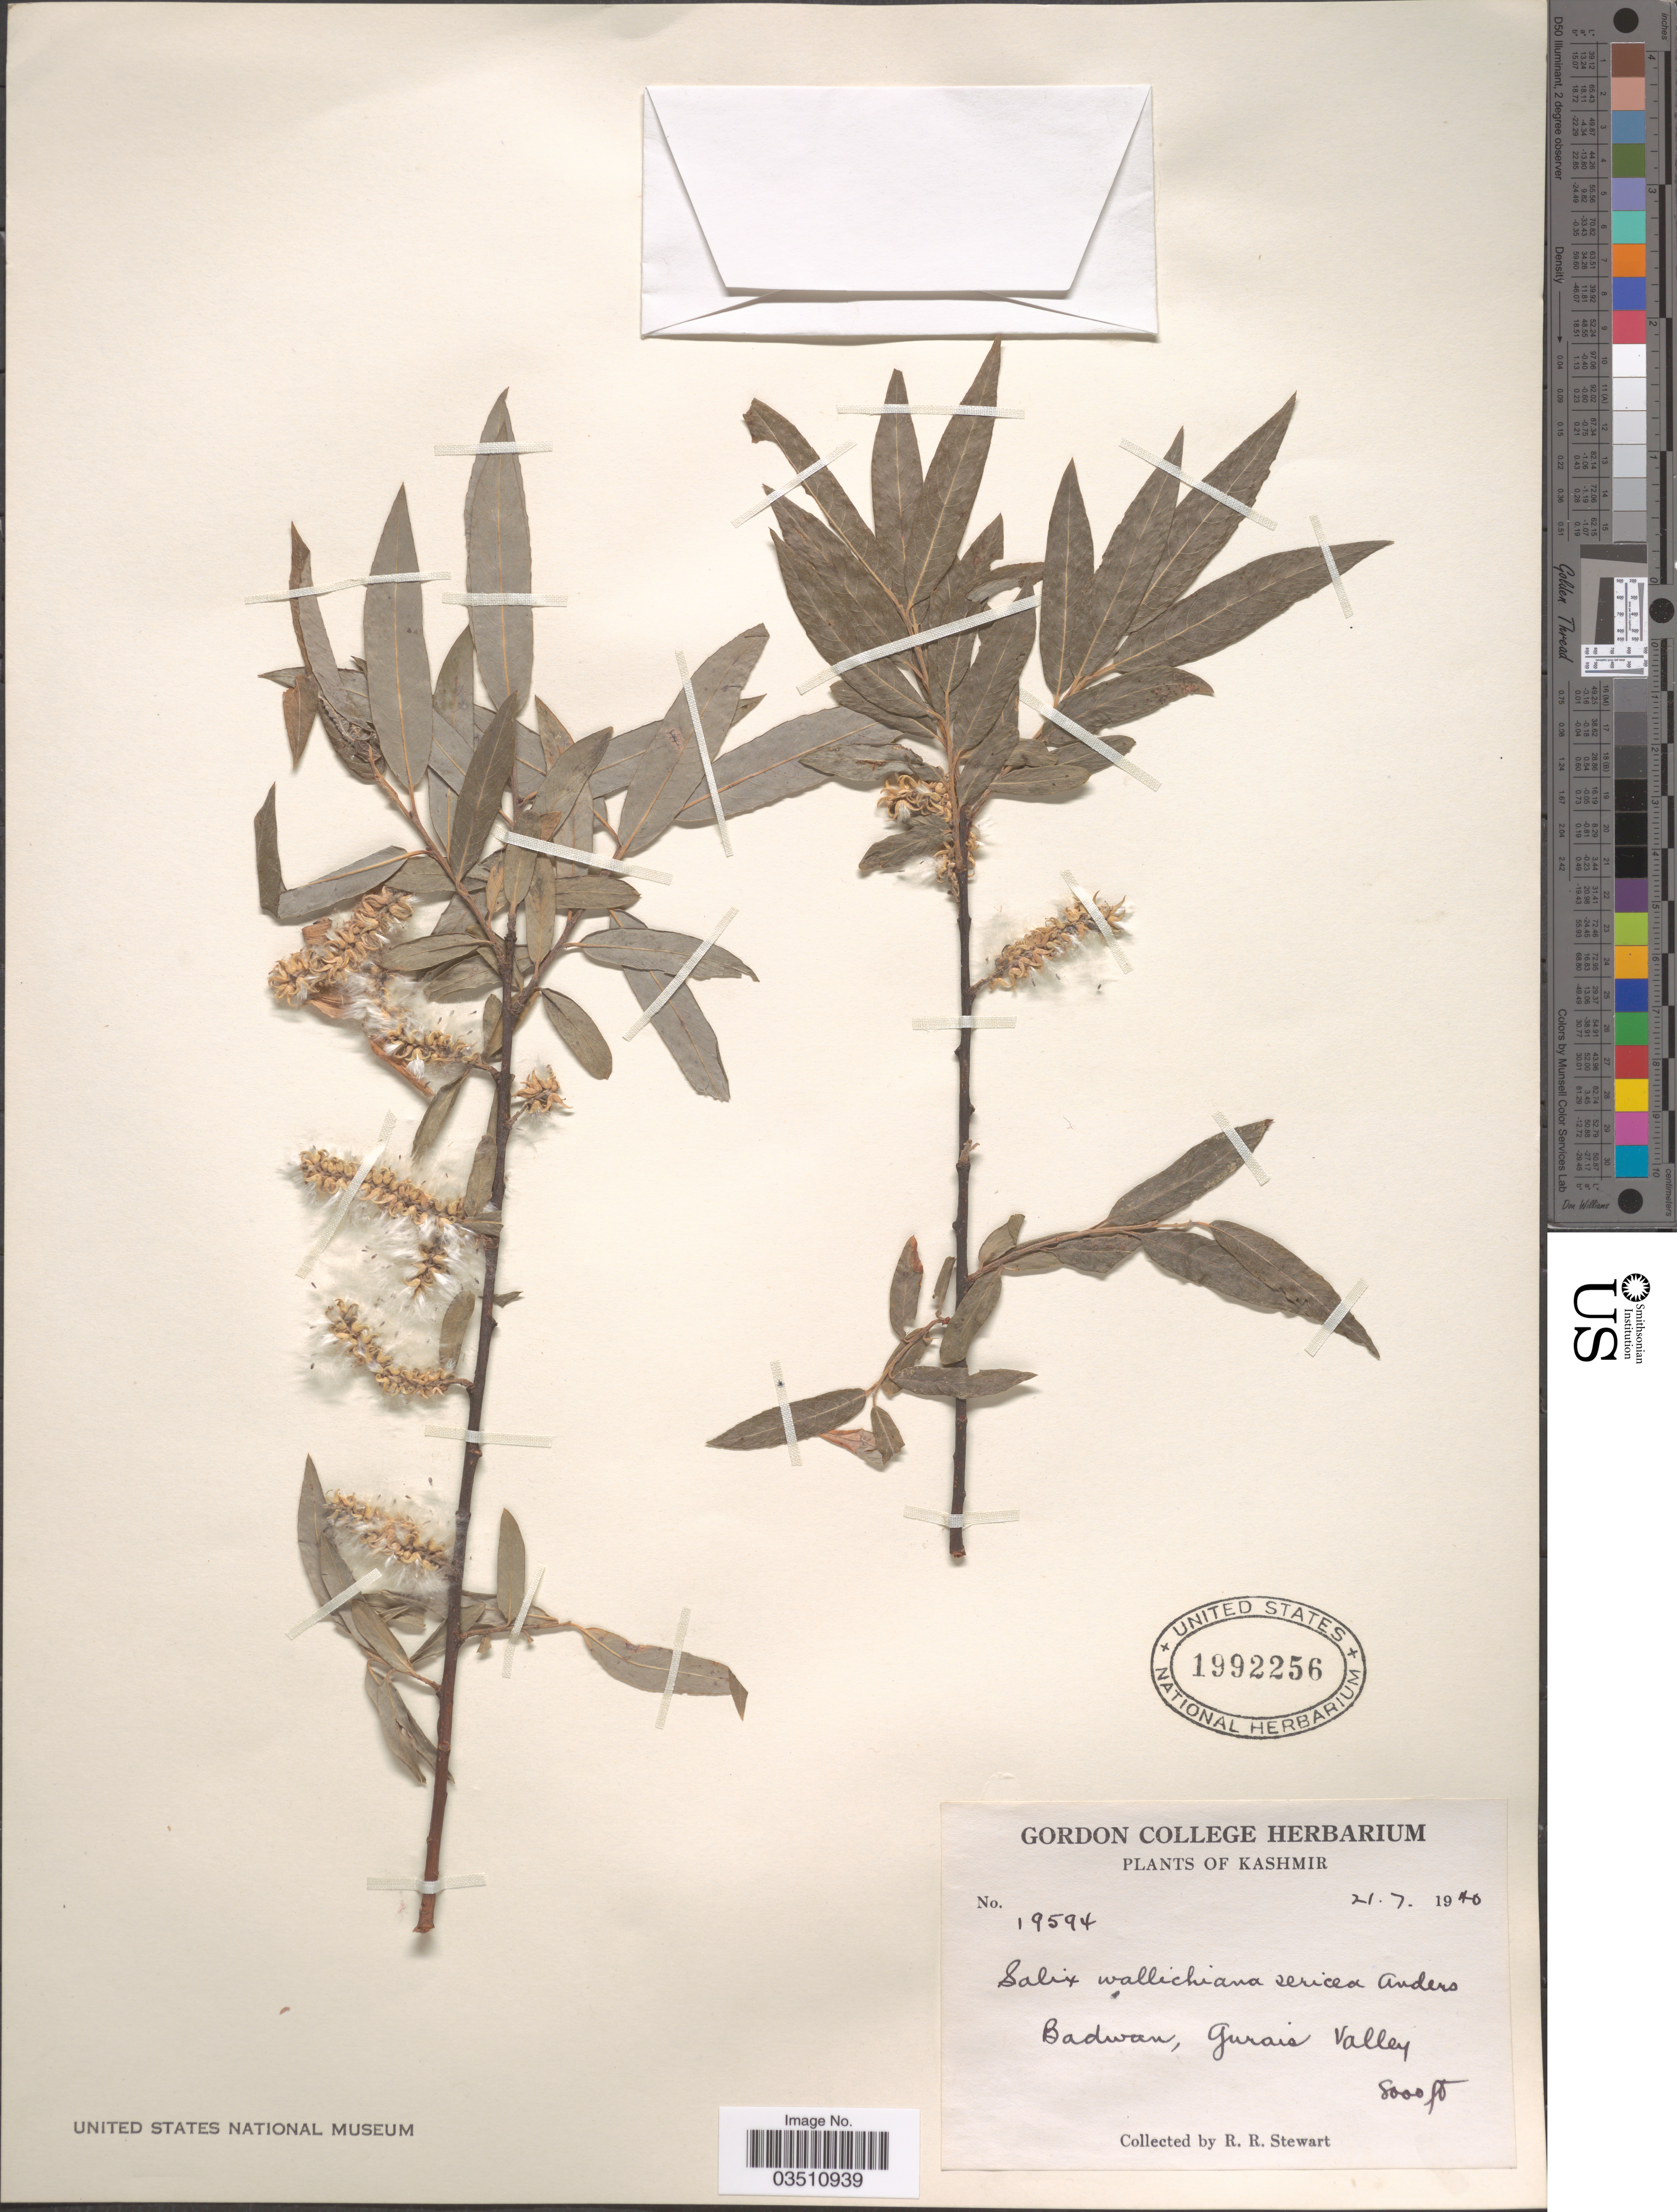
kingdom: Plantae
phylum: Tracheophyta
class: Magnoliopsida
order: Malpighiales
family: Salicaceae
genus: Salix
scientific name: Salix oxycarpa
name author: Andersson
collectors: R. Stewart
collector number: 19594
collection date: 1940-07-21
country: India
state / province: Jammu and Kashmir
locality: Kashmir. Badwan, Gurais valley.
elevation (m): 2438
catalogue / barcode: US 1992256